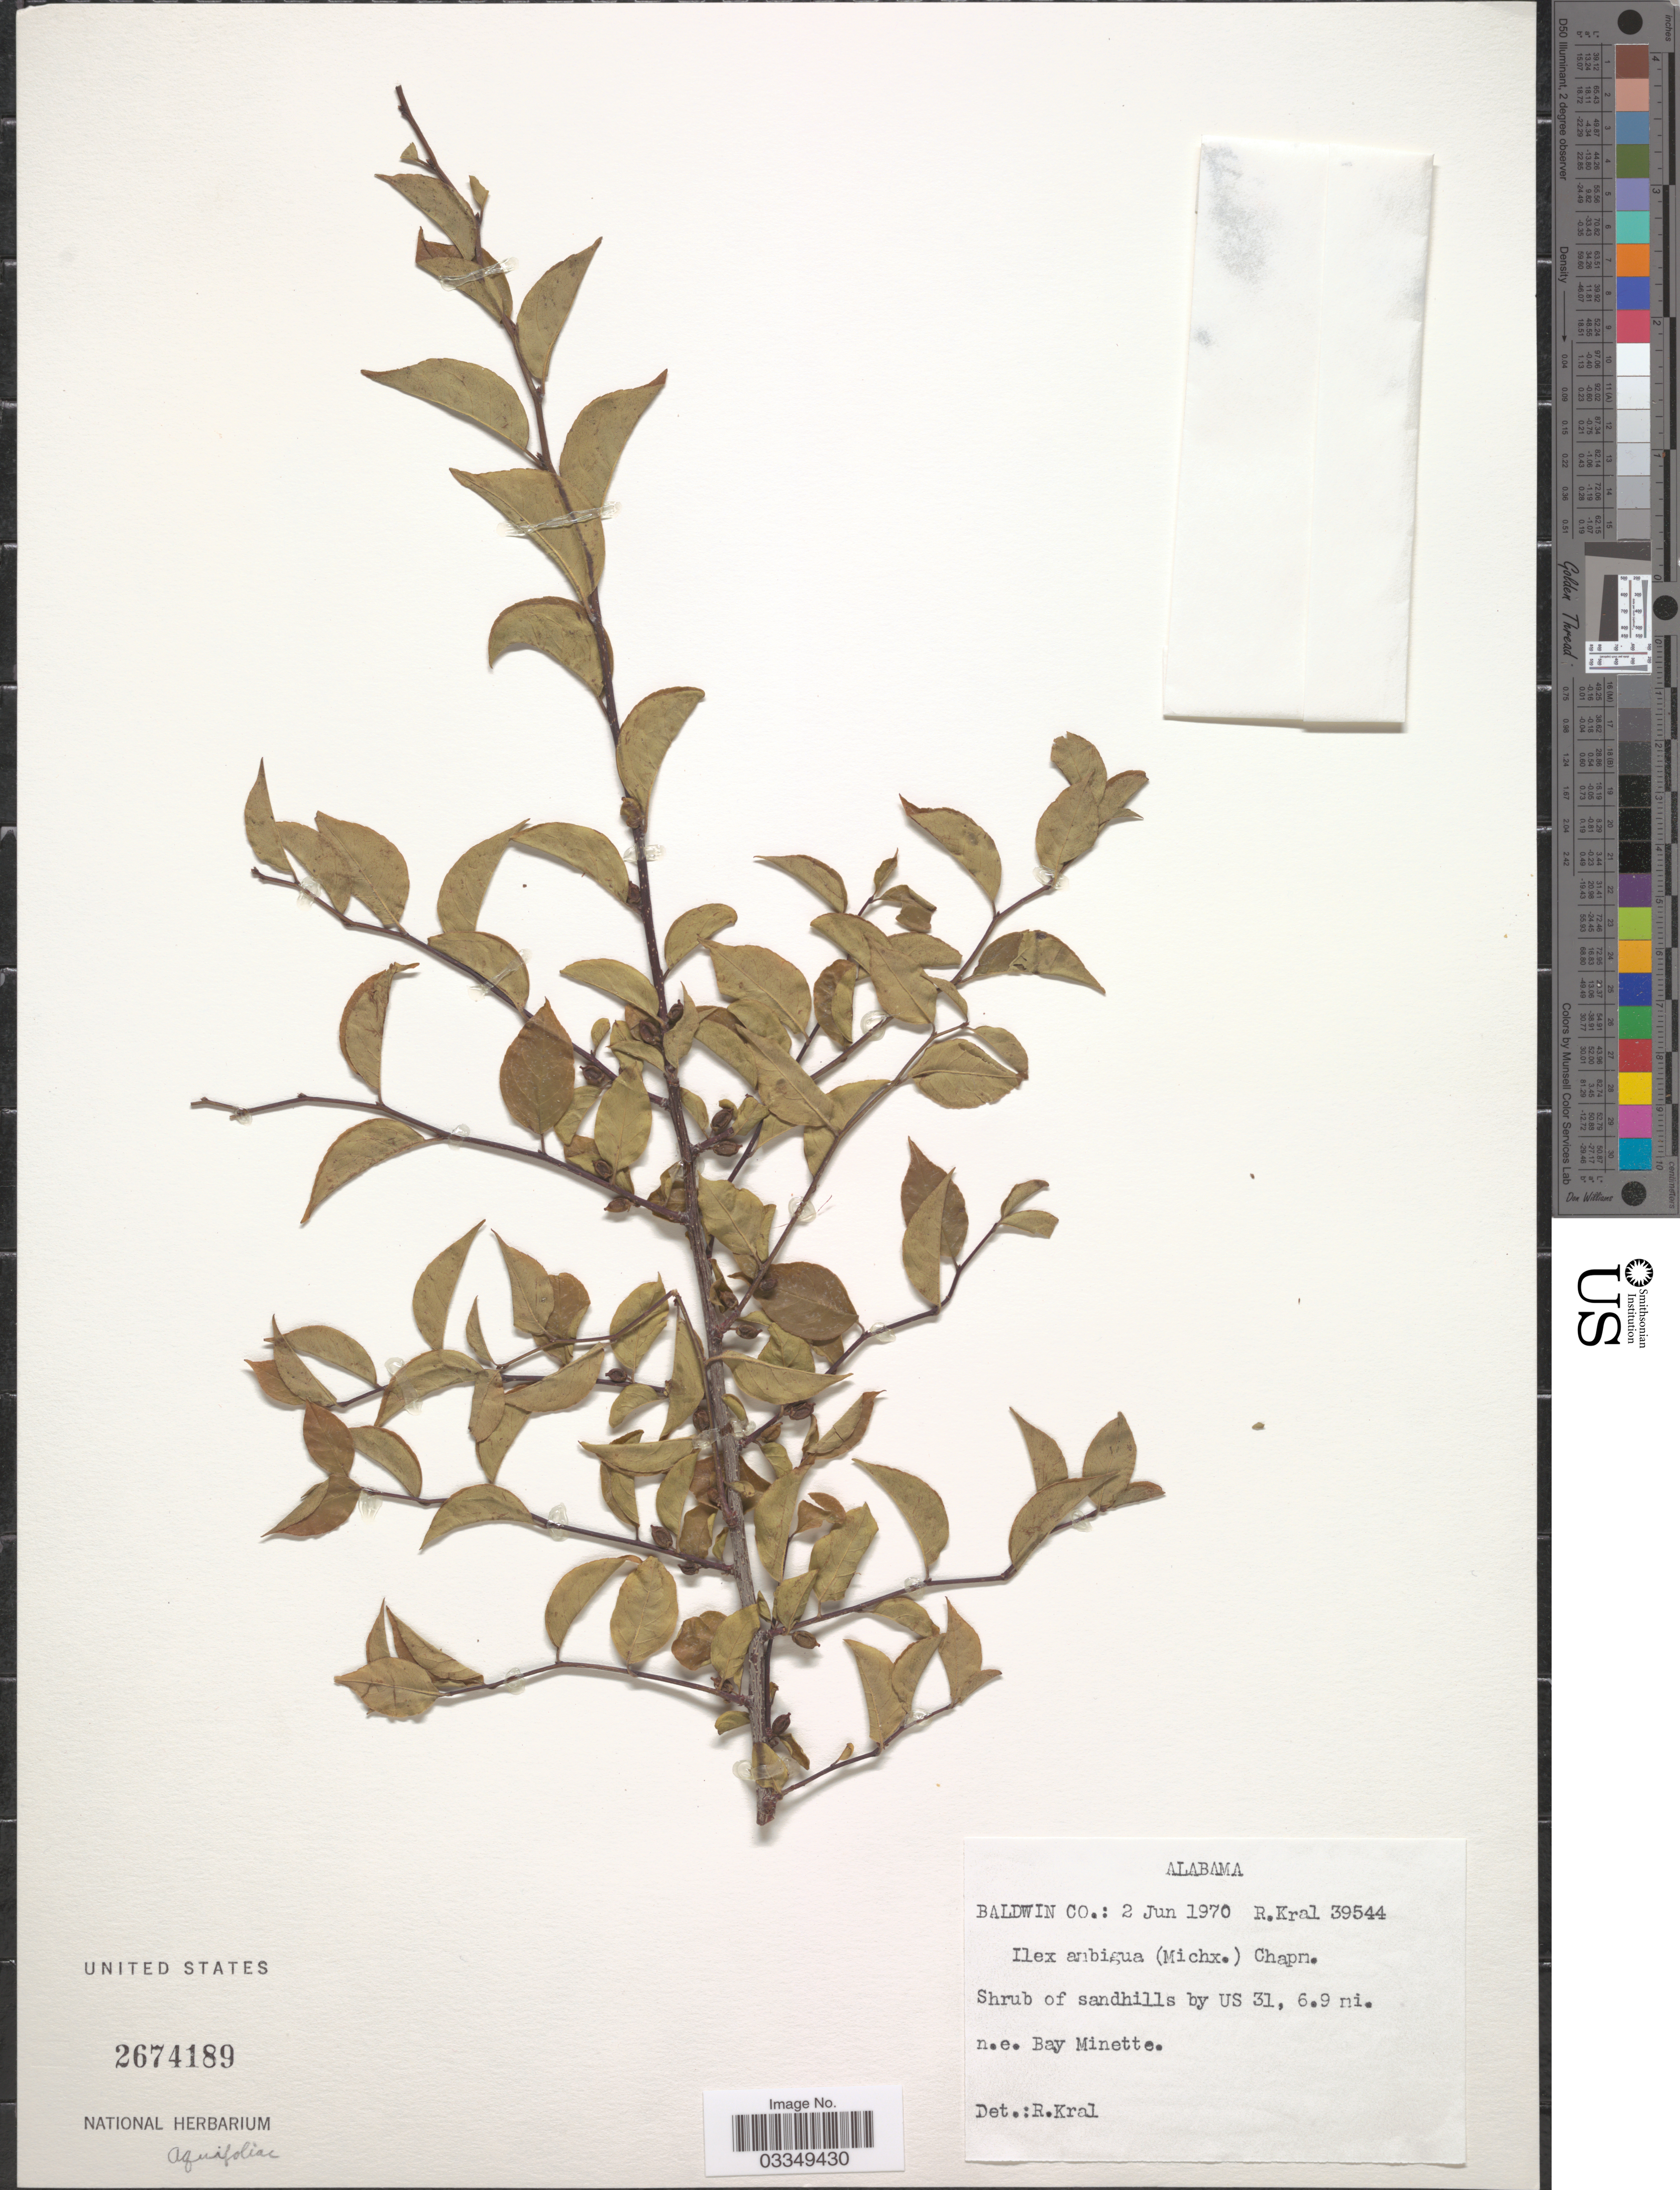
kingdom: Plantae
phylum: Tracheophyta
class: Magnoliopsida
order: Aquifoliales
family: Aquifoliaceae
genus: Ilex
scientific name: Ilex ambigua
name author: Chapm.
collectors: R. Kral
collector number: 39544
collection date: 1970-06-02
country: United States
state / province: Alabama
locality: Baldwin Co.: Shrub of sandhills by US 31, 6.9 mi. n.e. Bay Minette.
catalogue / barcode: US 2674189